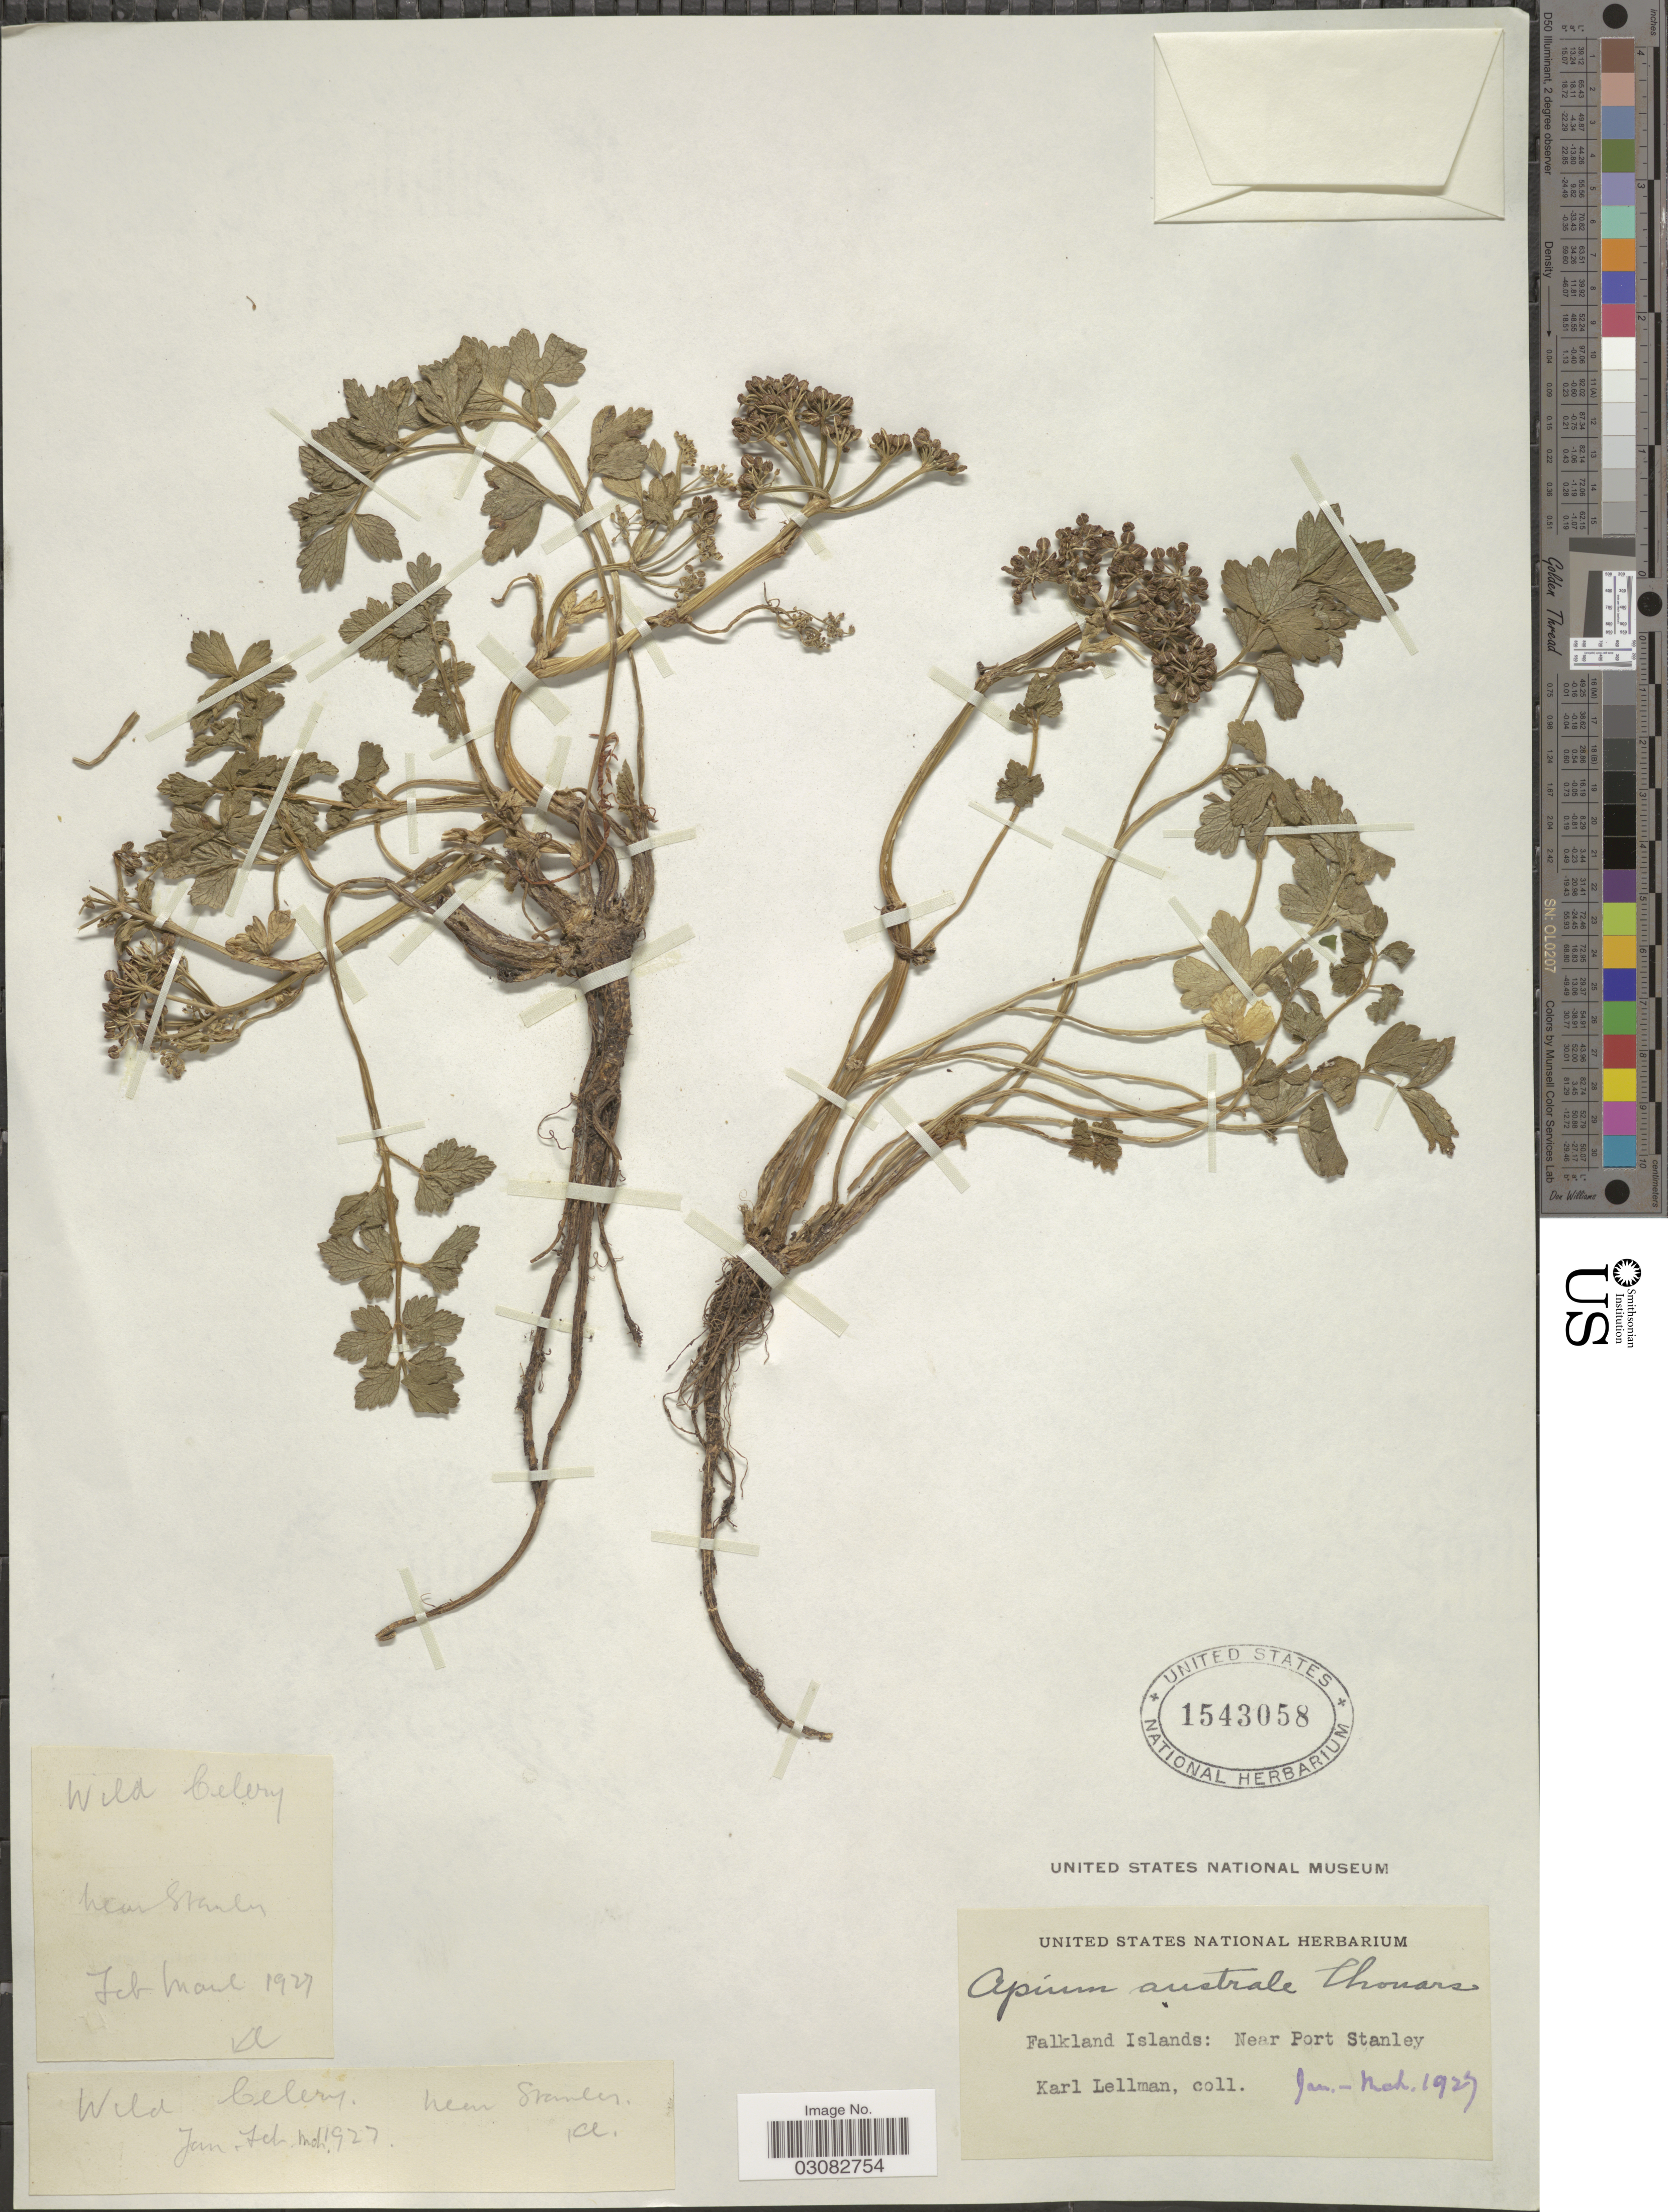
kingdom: Plantae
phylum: Tracheophyta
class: Magnoliopsida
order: Apiales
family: Apiaceae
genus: Apium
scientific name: Apium australe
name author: Thouars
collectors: K. Lellman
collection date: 1927-01/1927-03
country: Falkland Islands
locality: Near Port Stanley. Near Stanley.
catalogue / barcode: US 1543058